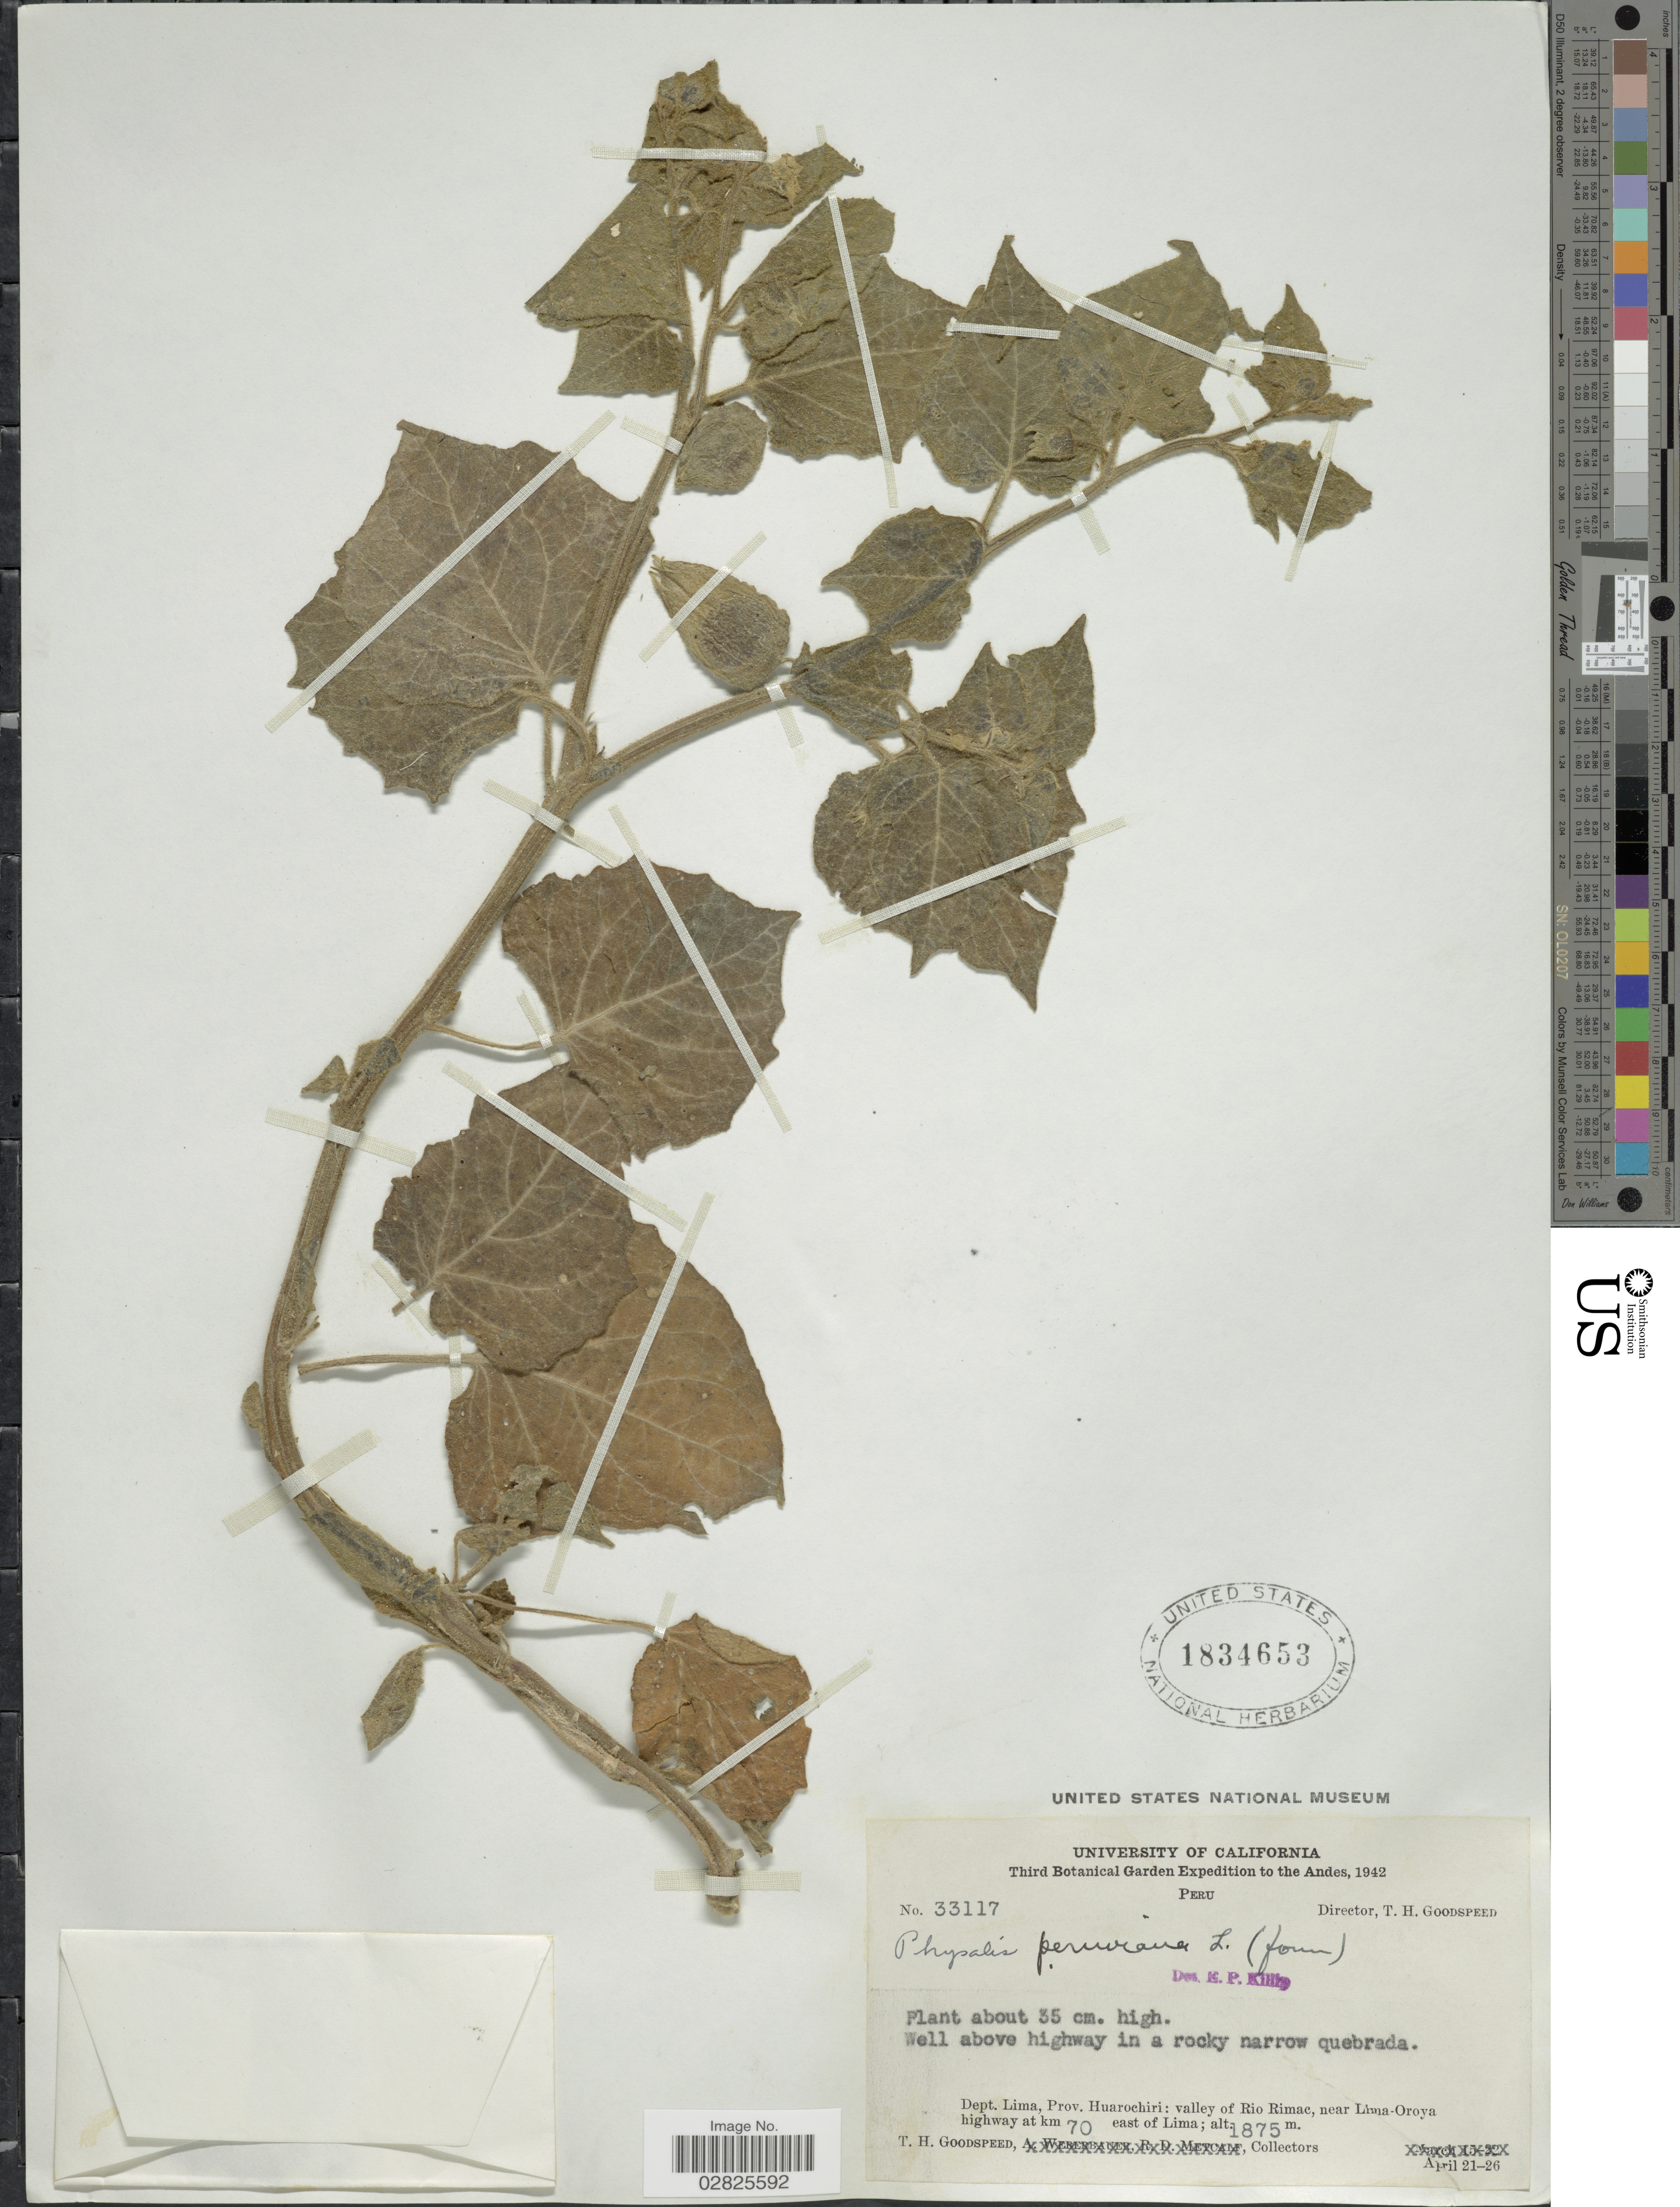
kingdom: Plantae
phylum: Tracheophyta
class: Magnoliopsida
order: Solanales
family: Solanaceae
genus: Physalis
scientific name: Physalis peruviana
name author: L.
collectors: T. Goodspeed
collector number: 33117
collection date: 1942-04-21/1942-04-26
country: Peru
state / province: Lima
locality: The Andes. Dept. Lima, Prov. Huarochiri: valley of Rio Rimac, near Lima-Oroya highway at km 70 east of Lima.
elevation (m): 1875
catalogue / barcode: US 1834653